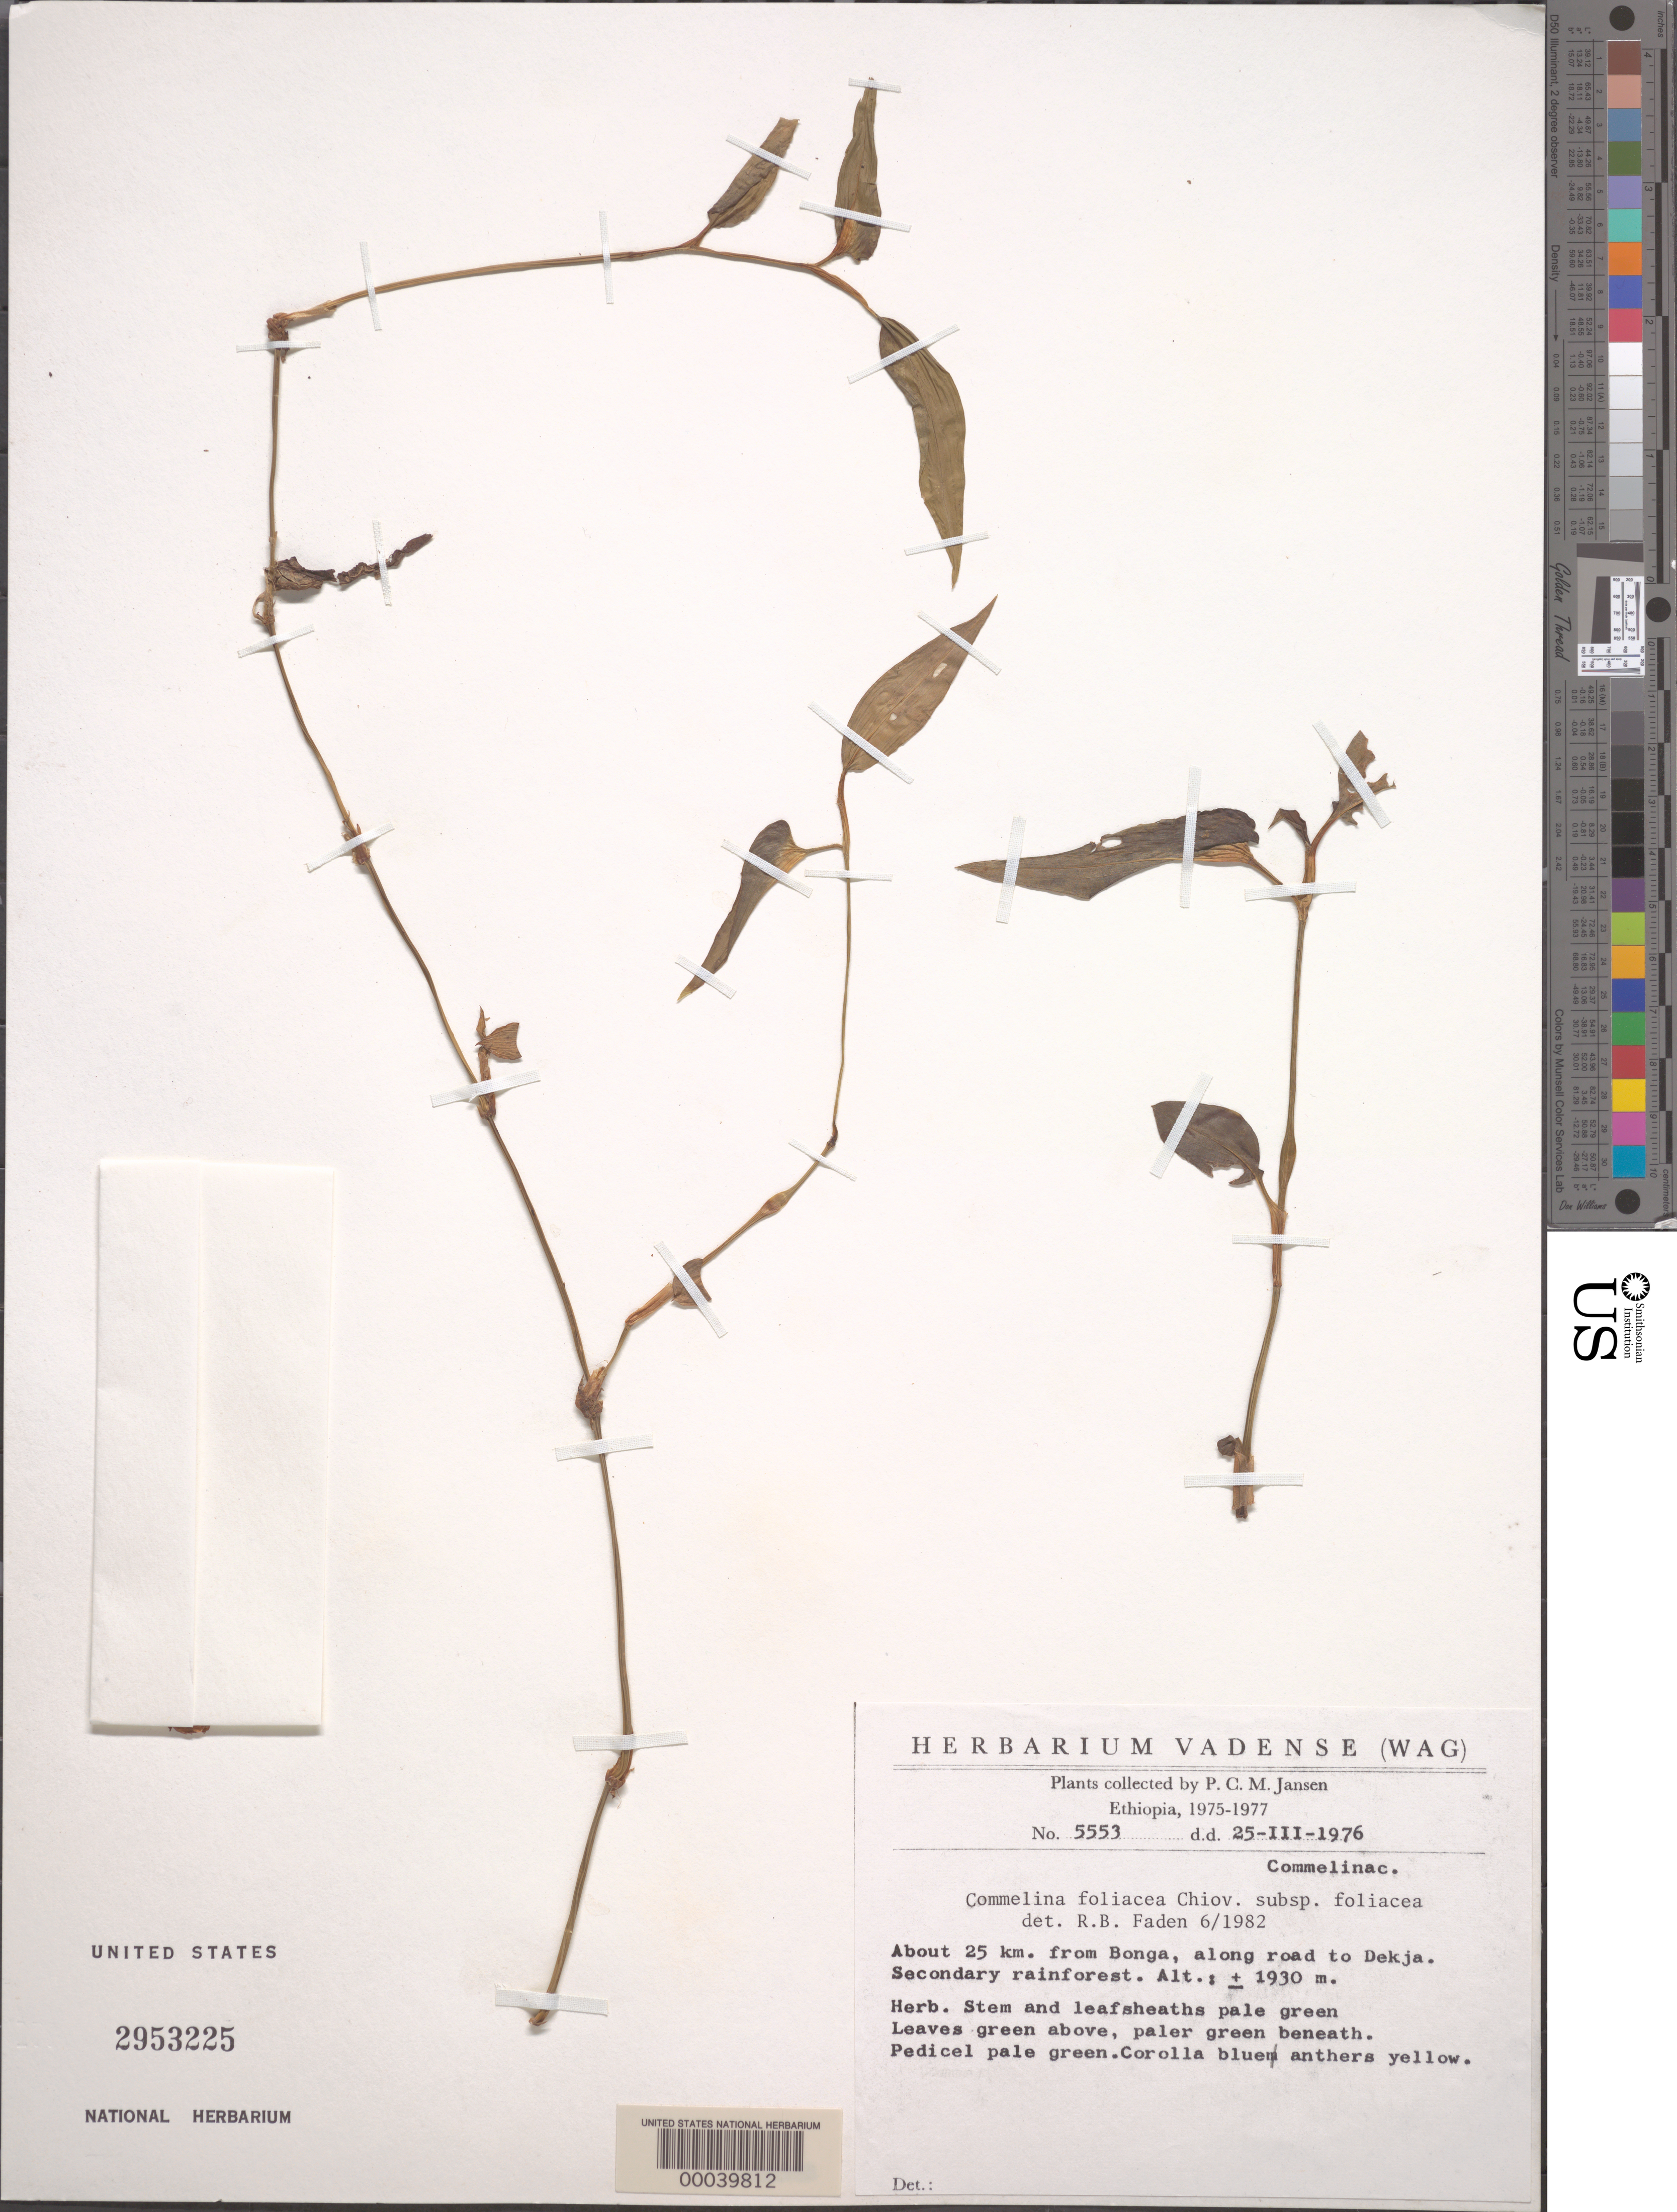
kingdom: Plantae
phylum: Tracheophyta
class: Liliopsida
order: Commelinales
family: Commelinaceae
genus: Commelina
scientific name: Commelina foliacea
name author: Chiov.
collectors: P. Jansen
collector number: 5553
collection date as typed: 25 Mar 1976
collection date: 1976-03-25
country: Ethiopia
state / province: Oromiya / South West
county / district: Illubabor / Keffa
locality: Bonga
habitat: Secondary rainforest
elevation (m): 1930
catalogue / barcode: US 2953225